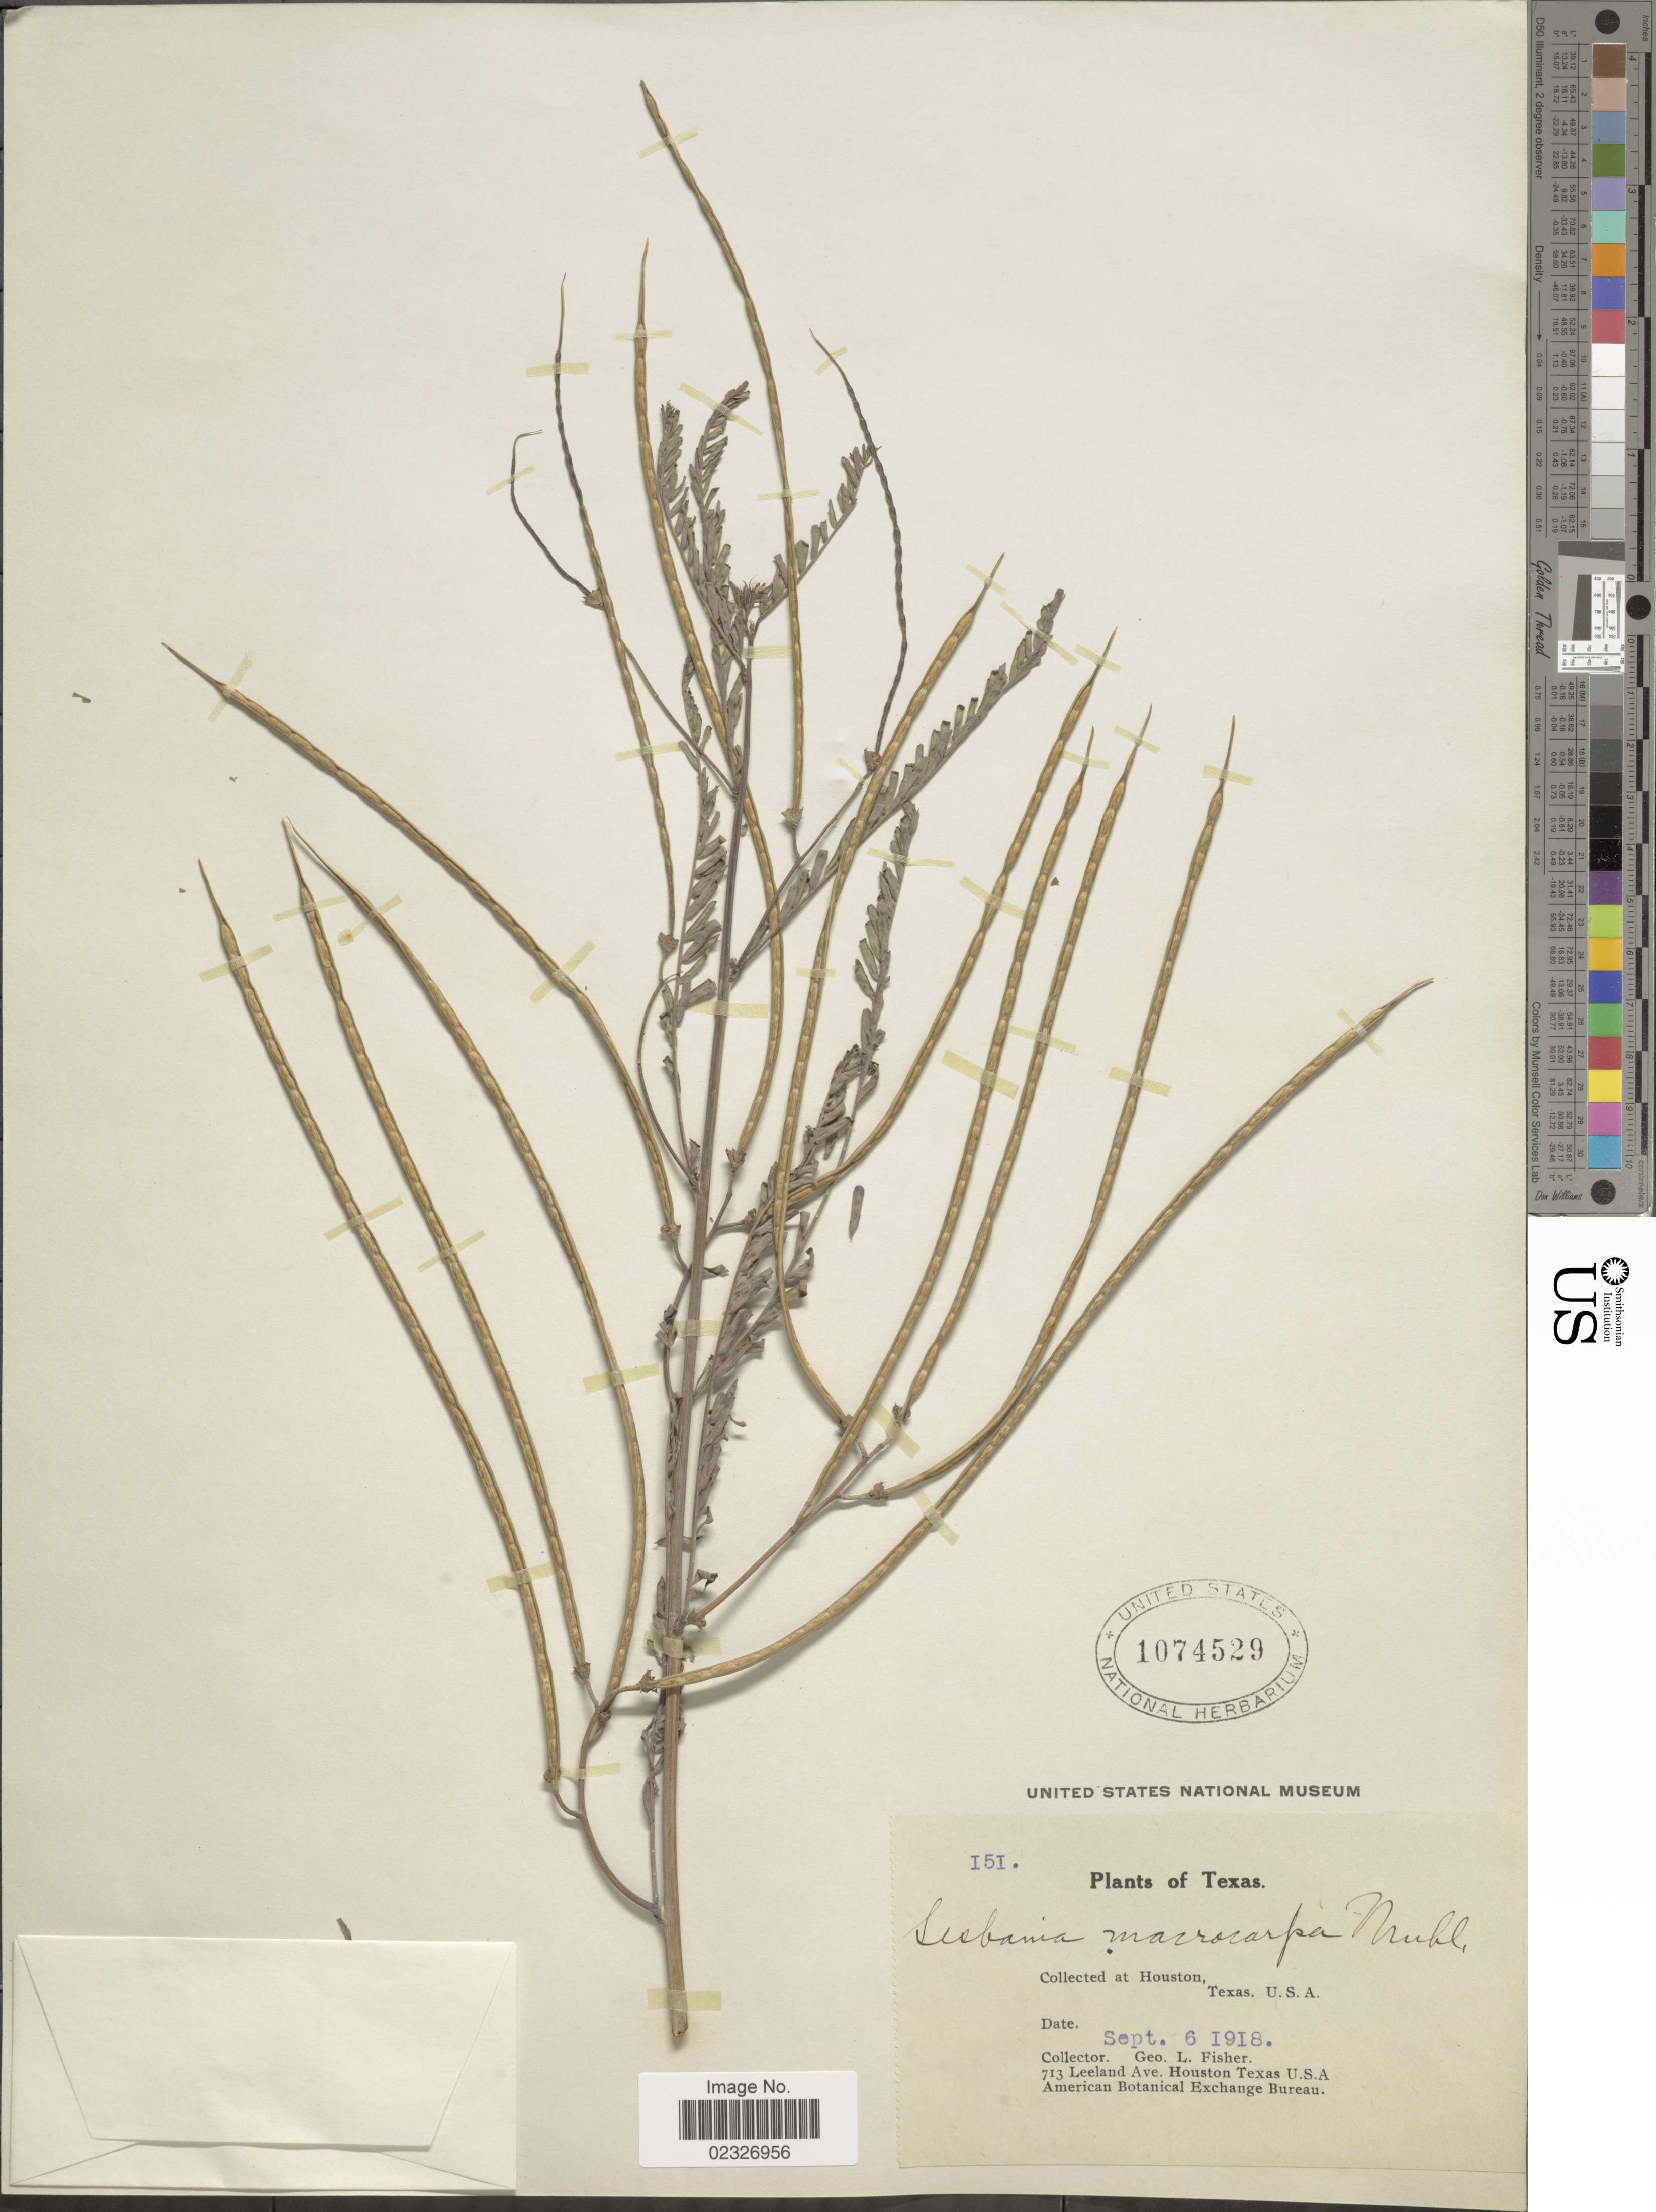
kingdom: Plantae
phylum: Tracheophyta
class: Magnoliopsida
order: Fabales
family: Fabaceae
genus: Sesbania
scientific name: Sesbania exaltata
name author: (Raf.) Cory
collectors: G. L. Fisher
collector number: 151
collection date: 1918-09-06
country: United States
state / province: Texas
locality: Houston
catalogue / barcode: US 1074529